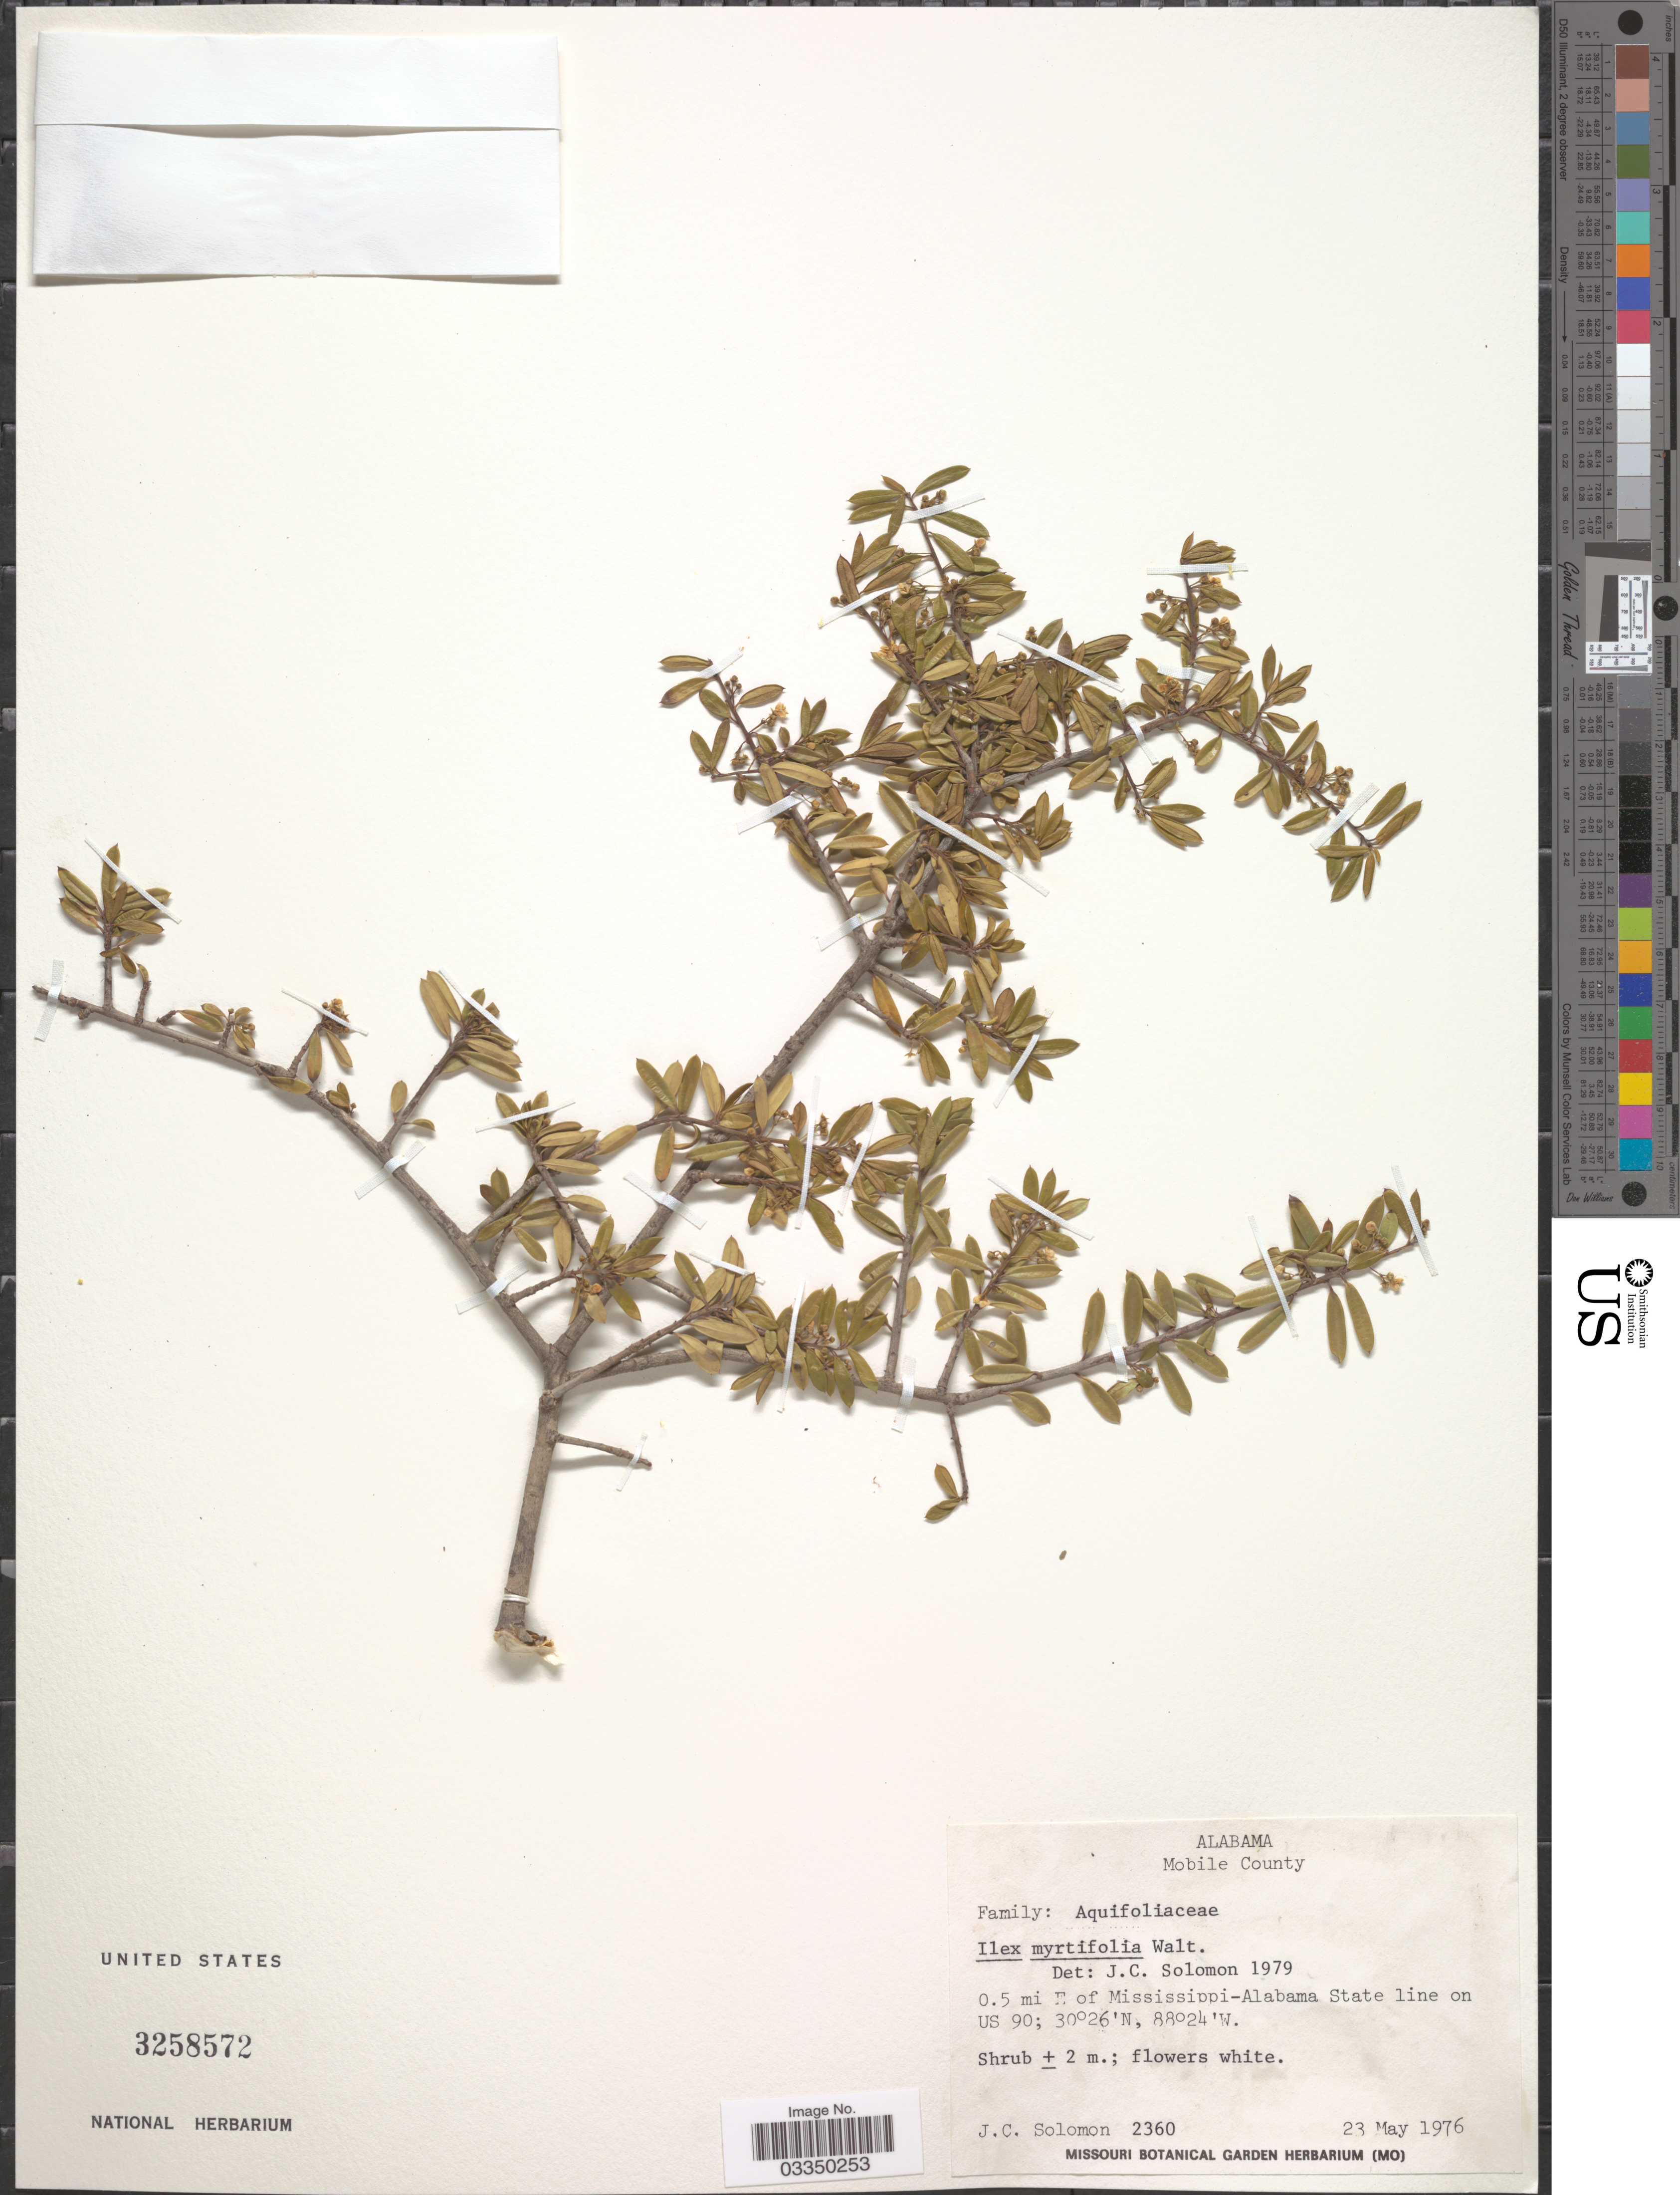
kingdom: Plantae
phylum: Tracheophyta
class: Magnoliopsida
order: Aquifoliales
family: Aquifoliaceae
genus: Ilex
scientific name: Ilex myrtifolia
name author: Walter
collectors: J. C. Solomon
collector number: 2360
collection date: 1976-05-23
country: United States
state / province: Alabama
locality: Mobile County. 0.5 mi E of Mississippi-Alabama State line on US 90.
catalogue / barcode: US 3258572